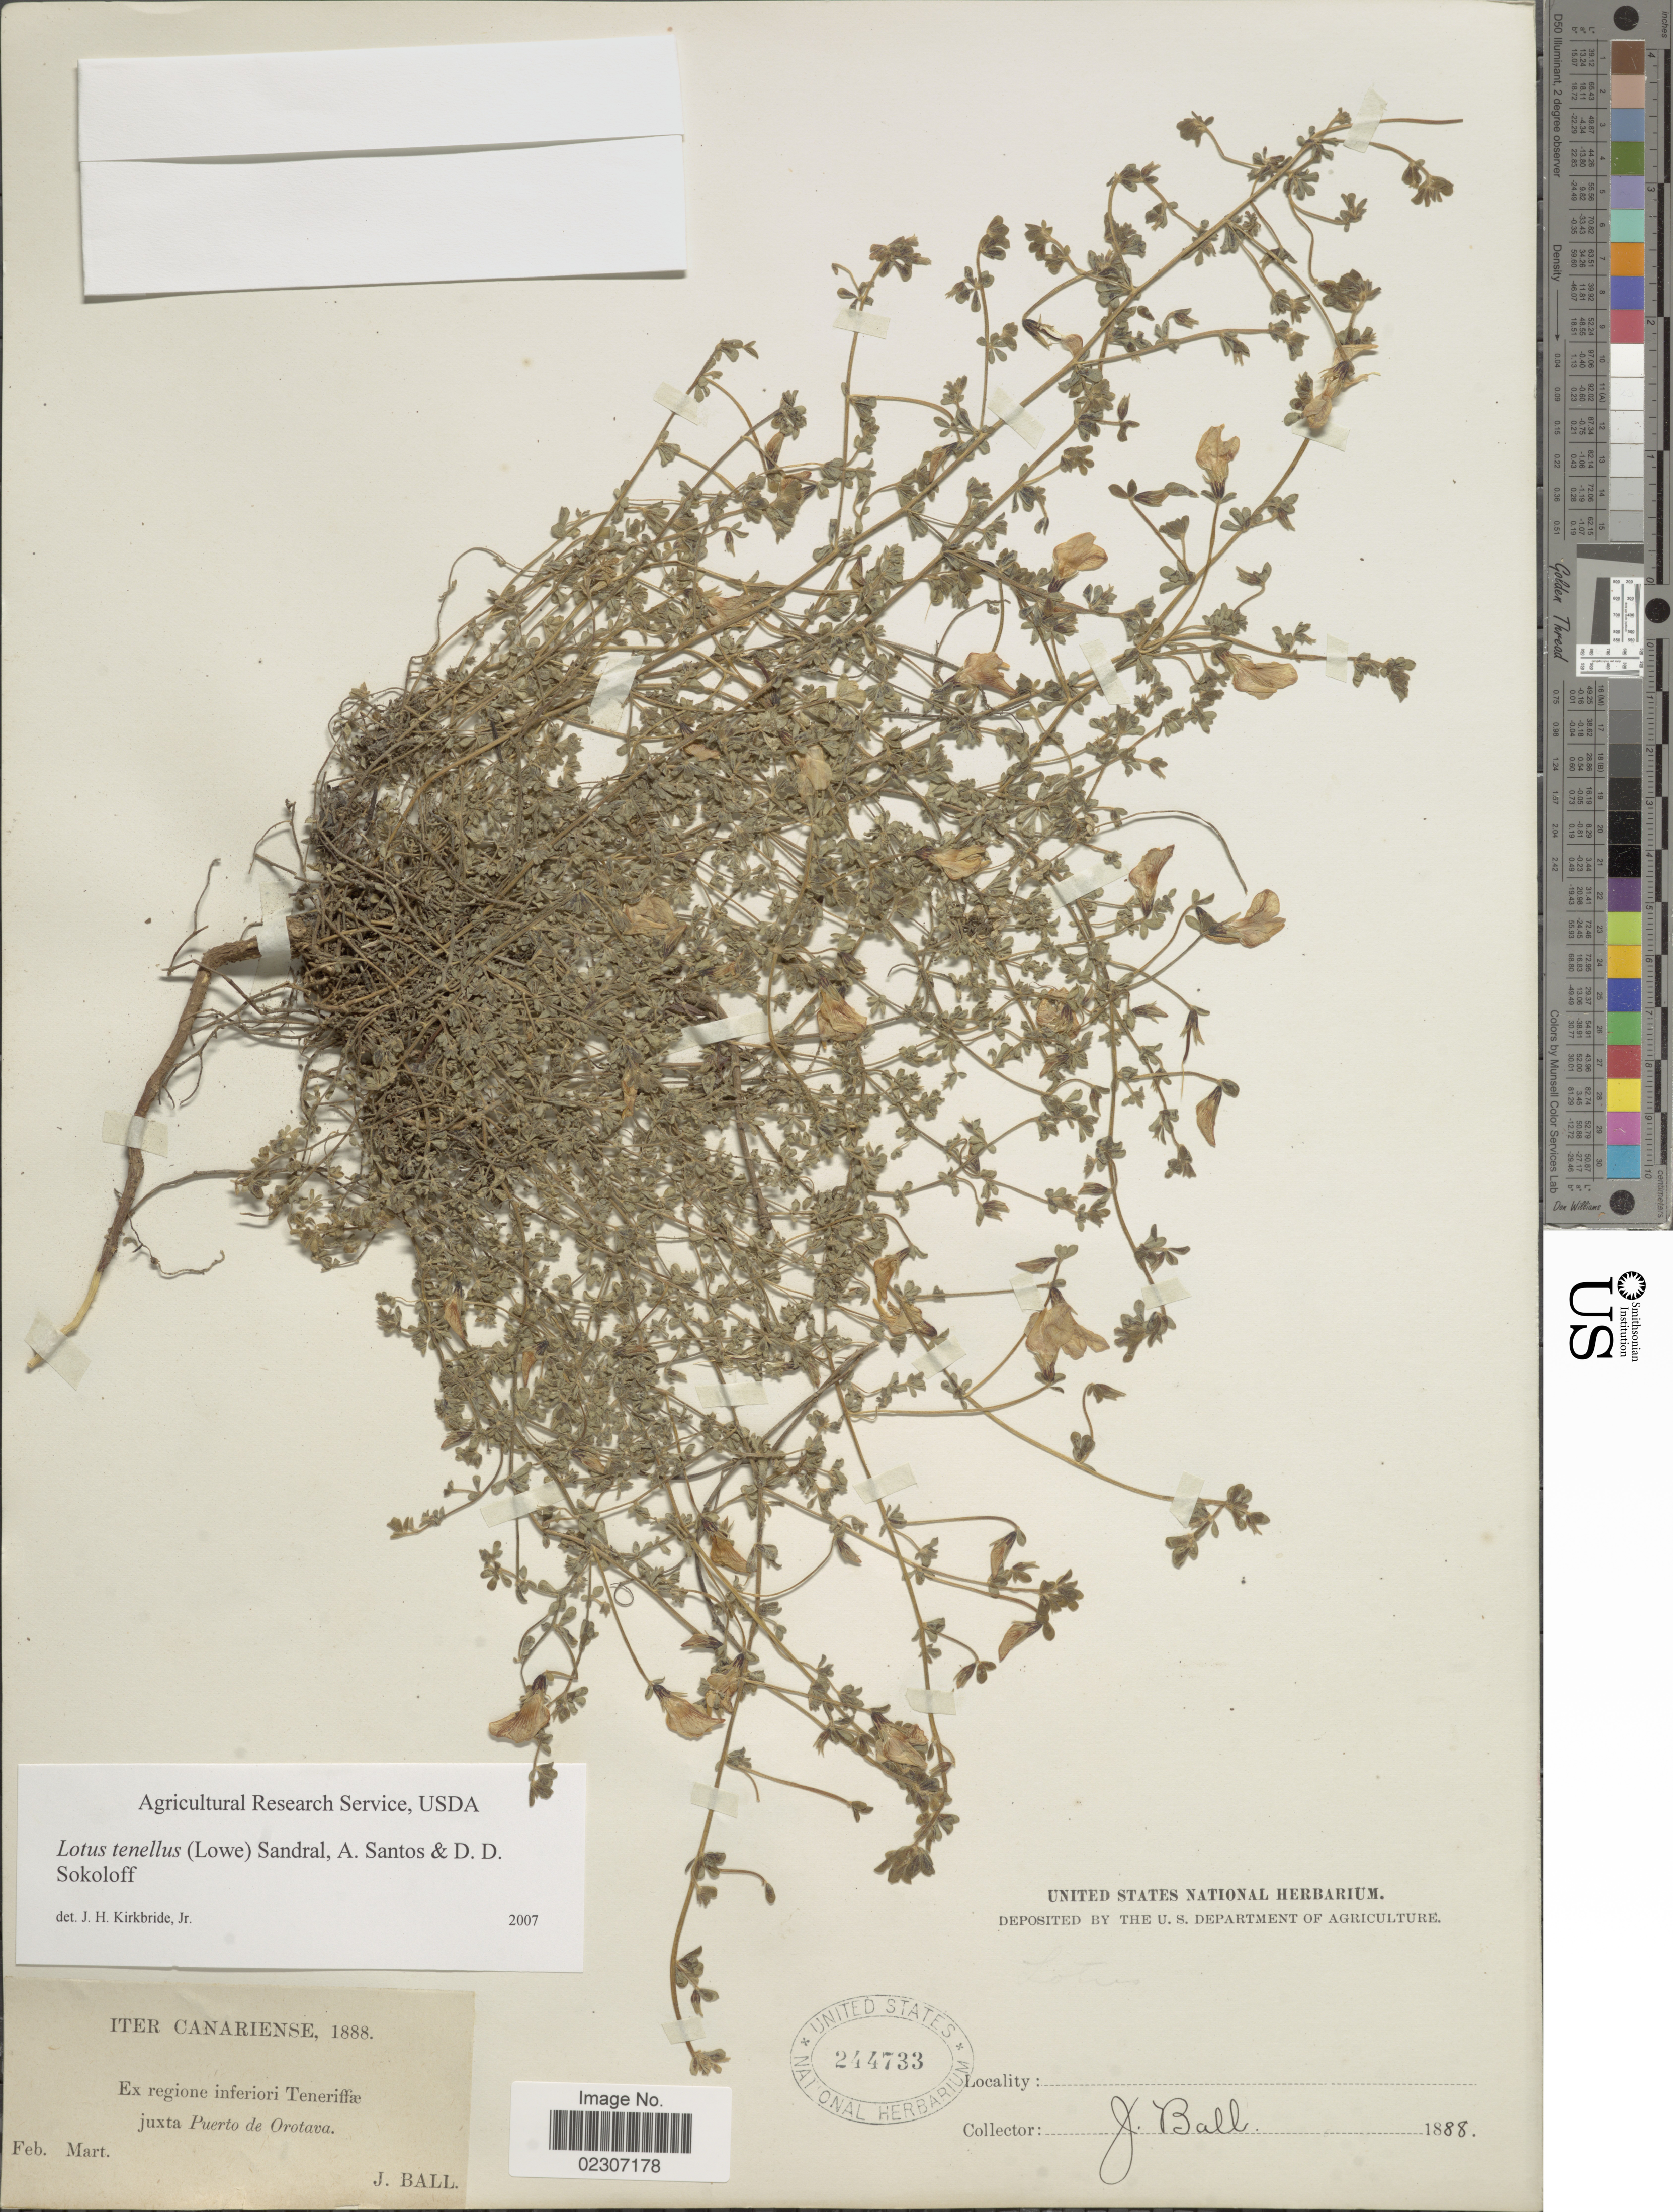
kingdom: Plantae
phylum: Tracheophyta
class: Magnoliopsida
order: Fabales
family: Fabaceae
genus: Lotus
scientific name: Lotus tenellus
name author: (Lowe) Sandral et al.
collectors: J. Ball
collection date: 1888-03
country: Spain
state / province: Canarias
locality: Canariense, regione litorali Teneriffae juxta Puerto de Oratava.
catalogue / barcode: US 244733